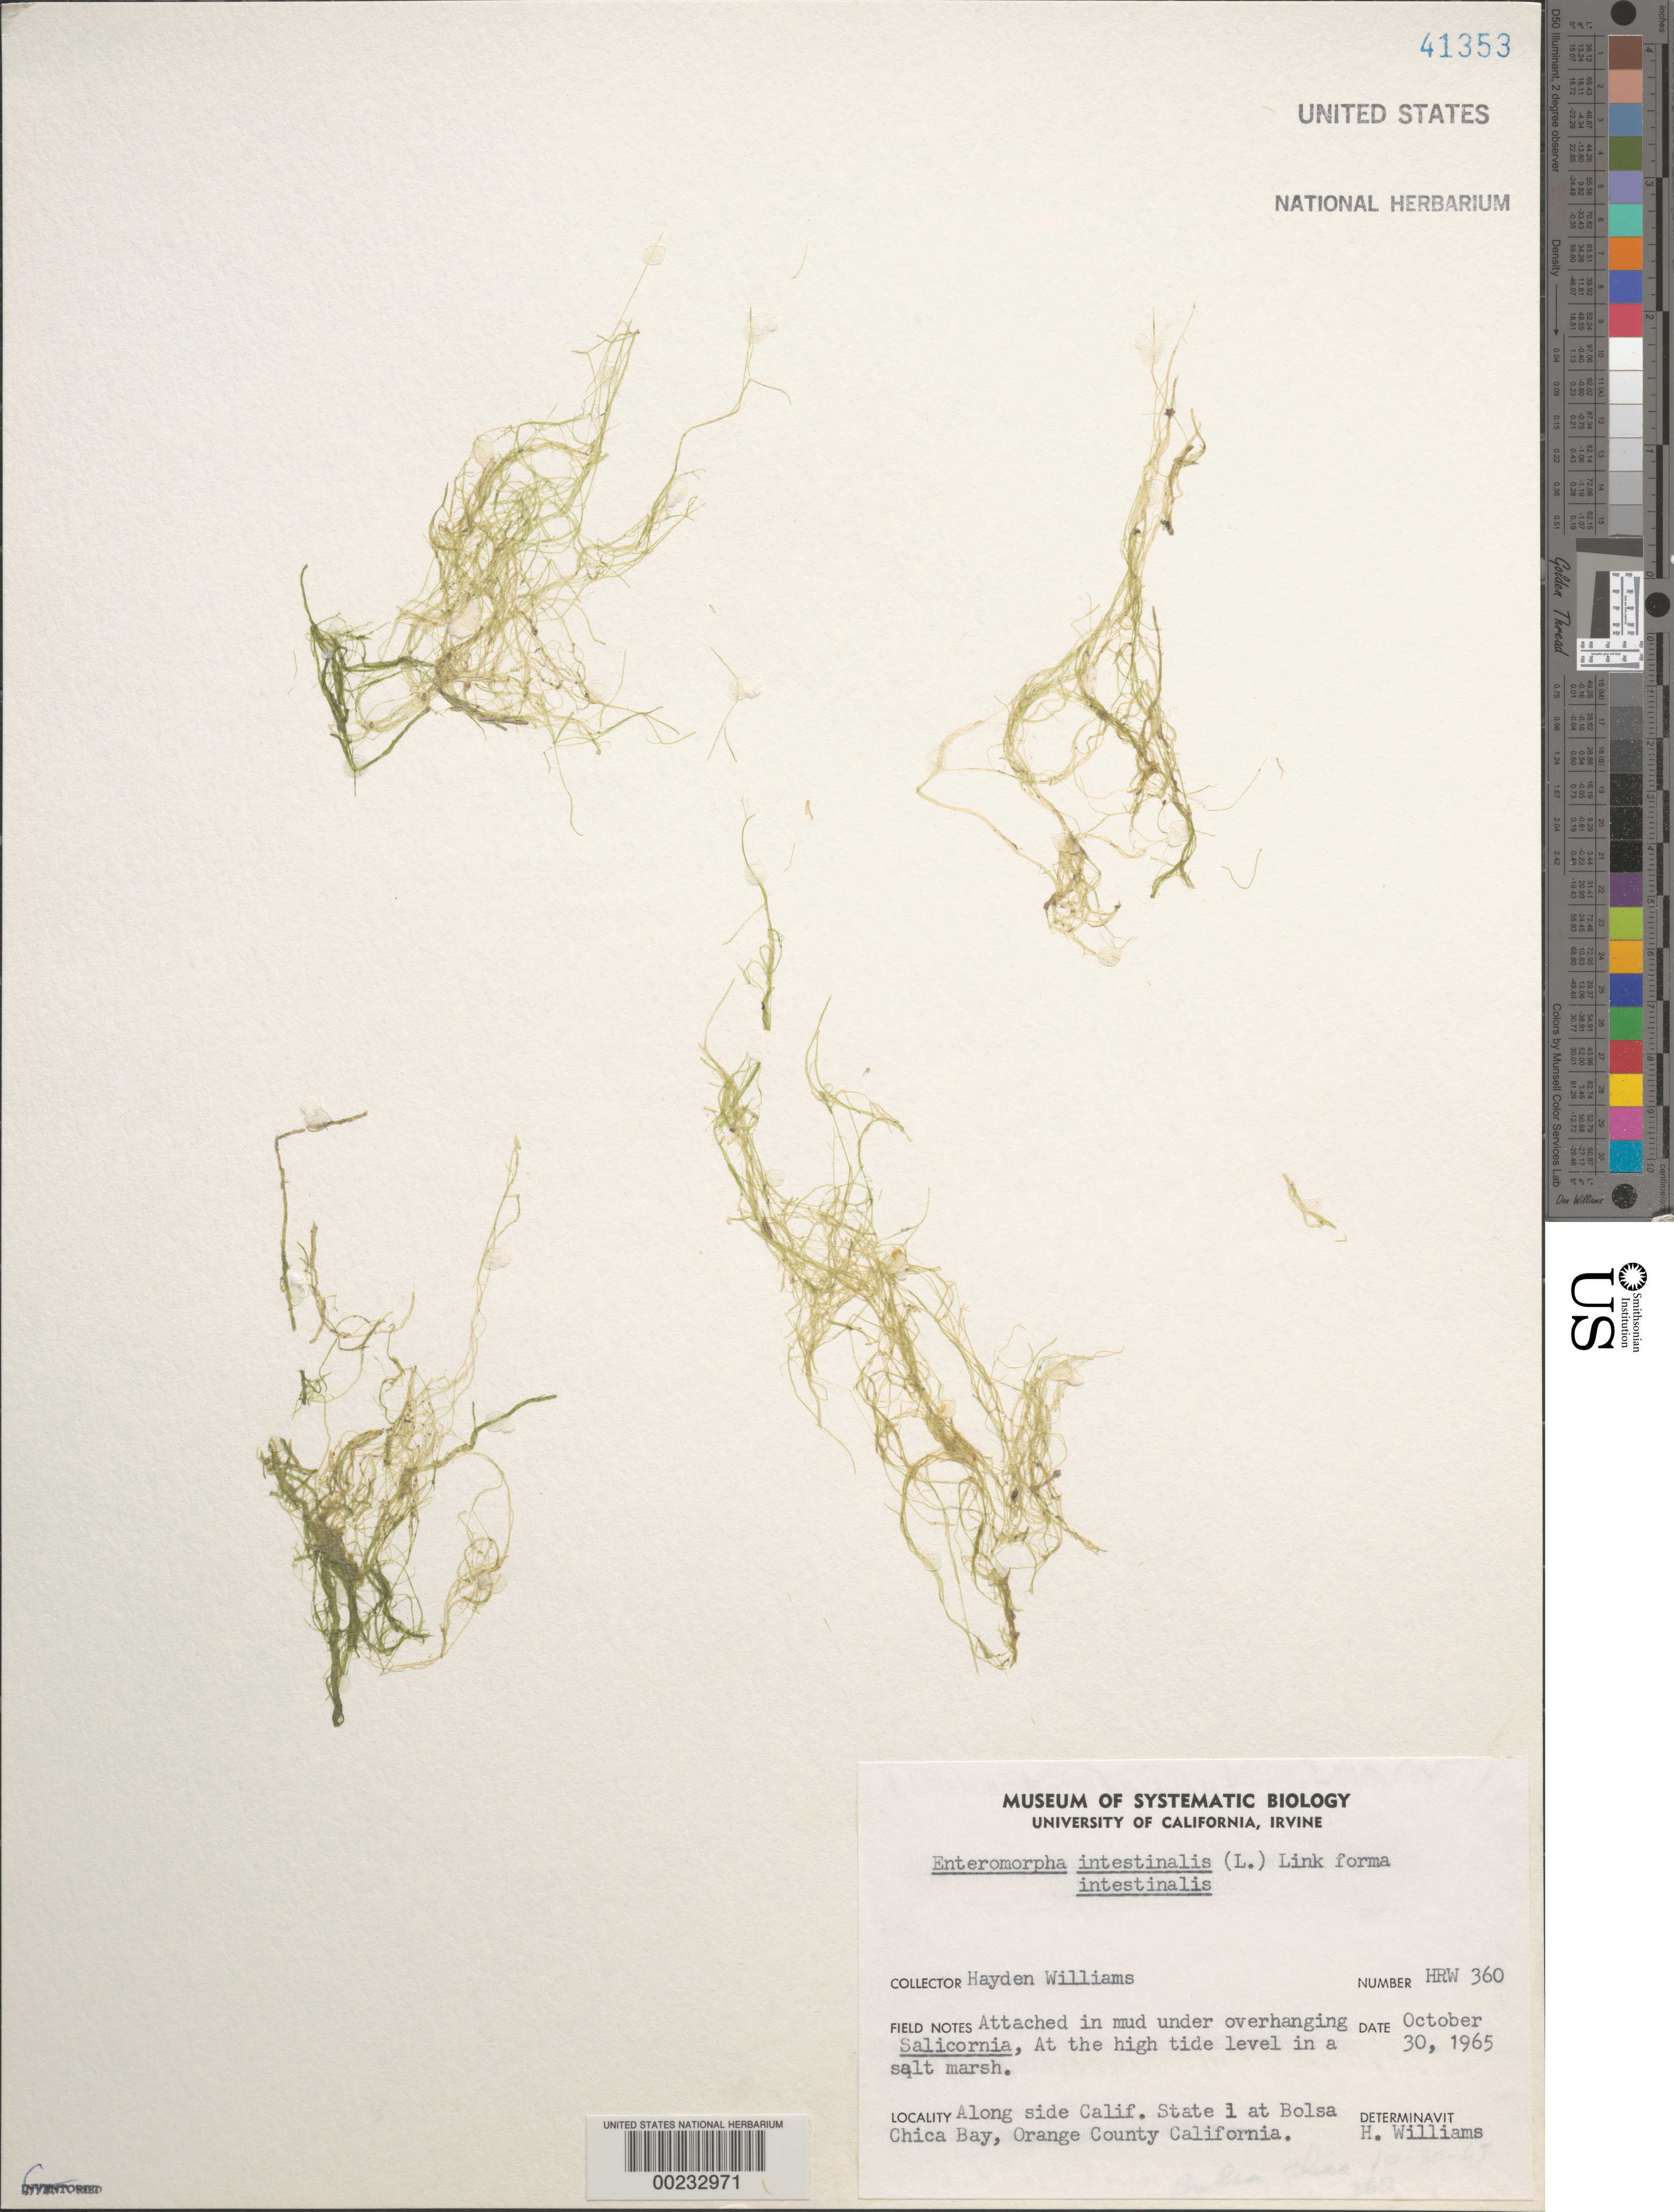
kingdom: Plantae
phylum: Chlorophyta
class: Ulvophyceae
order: Ulvales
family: Ulvaceae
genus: Ulva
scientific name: Ulva intestinalis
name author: L.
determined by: Algae name updating Project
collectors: H. R. Williams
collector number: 360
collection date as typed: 30 Oct 1965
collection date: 1965-10-30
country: United States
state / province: California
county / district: Orange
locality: Bolsa Chica Bay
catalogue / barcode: US 41353